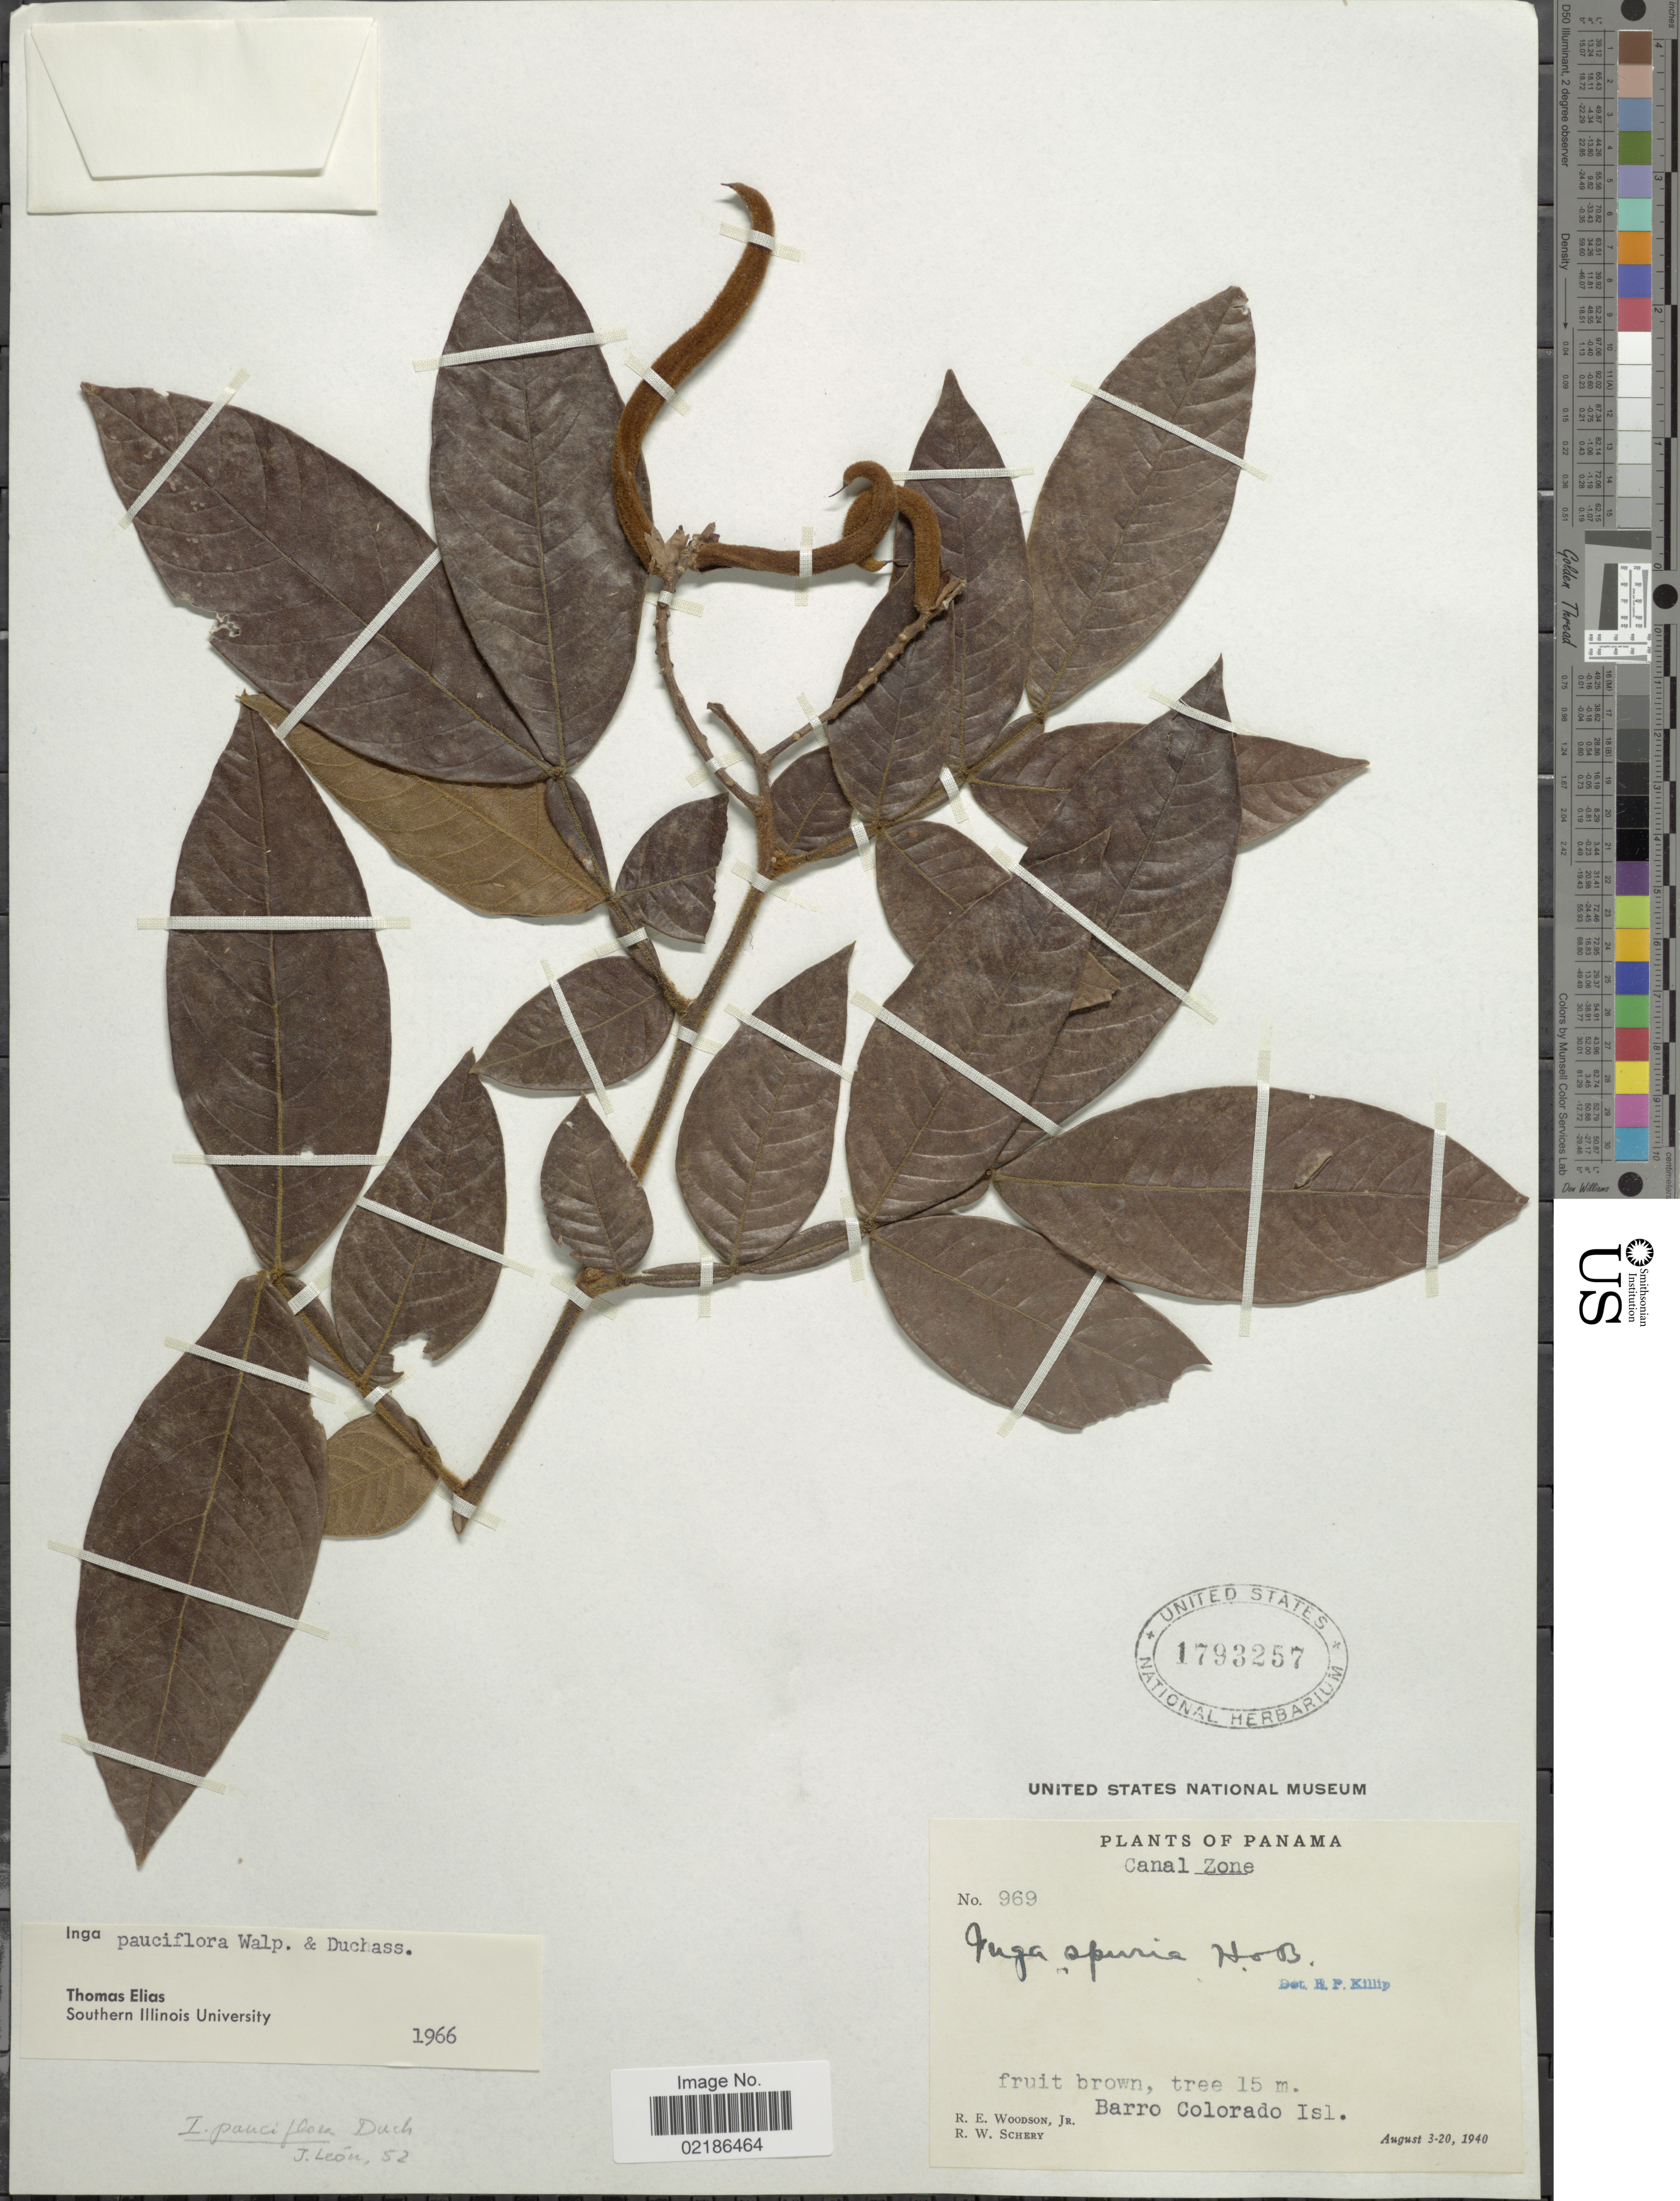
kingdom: Plantae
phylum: Tracheophyta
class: Magnoliopsida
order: Fabales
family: Fabaceae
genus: Inga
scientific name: Inga pauciflora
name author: (Walp.) Duchass.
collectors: R. E. Woodson & R. W. Schery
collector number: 969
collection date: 1940-08-03/1940-08-20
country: Panama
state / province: Panamá Oeste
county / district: Canal Zone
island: Barro Colorado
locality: Canal Zone, Barro Colorado Isl.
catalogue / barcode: US 1793257